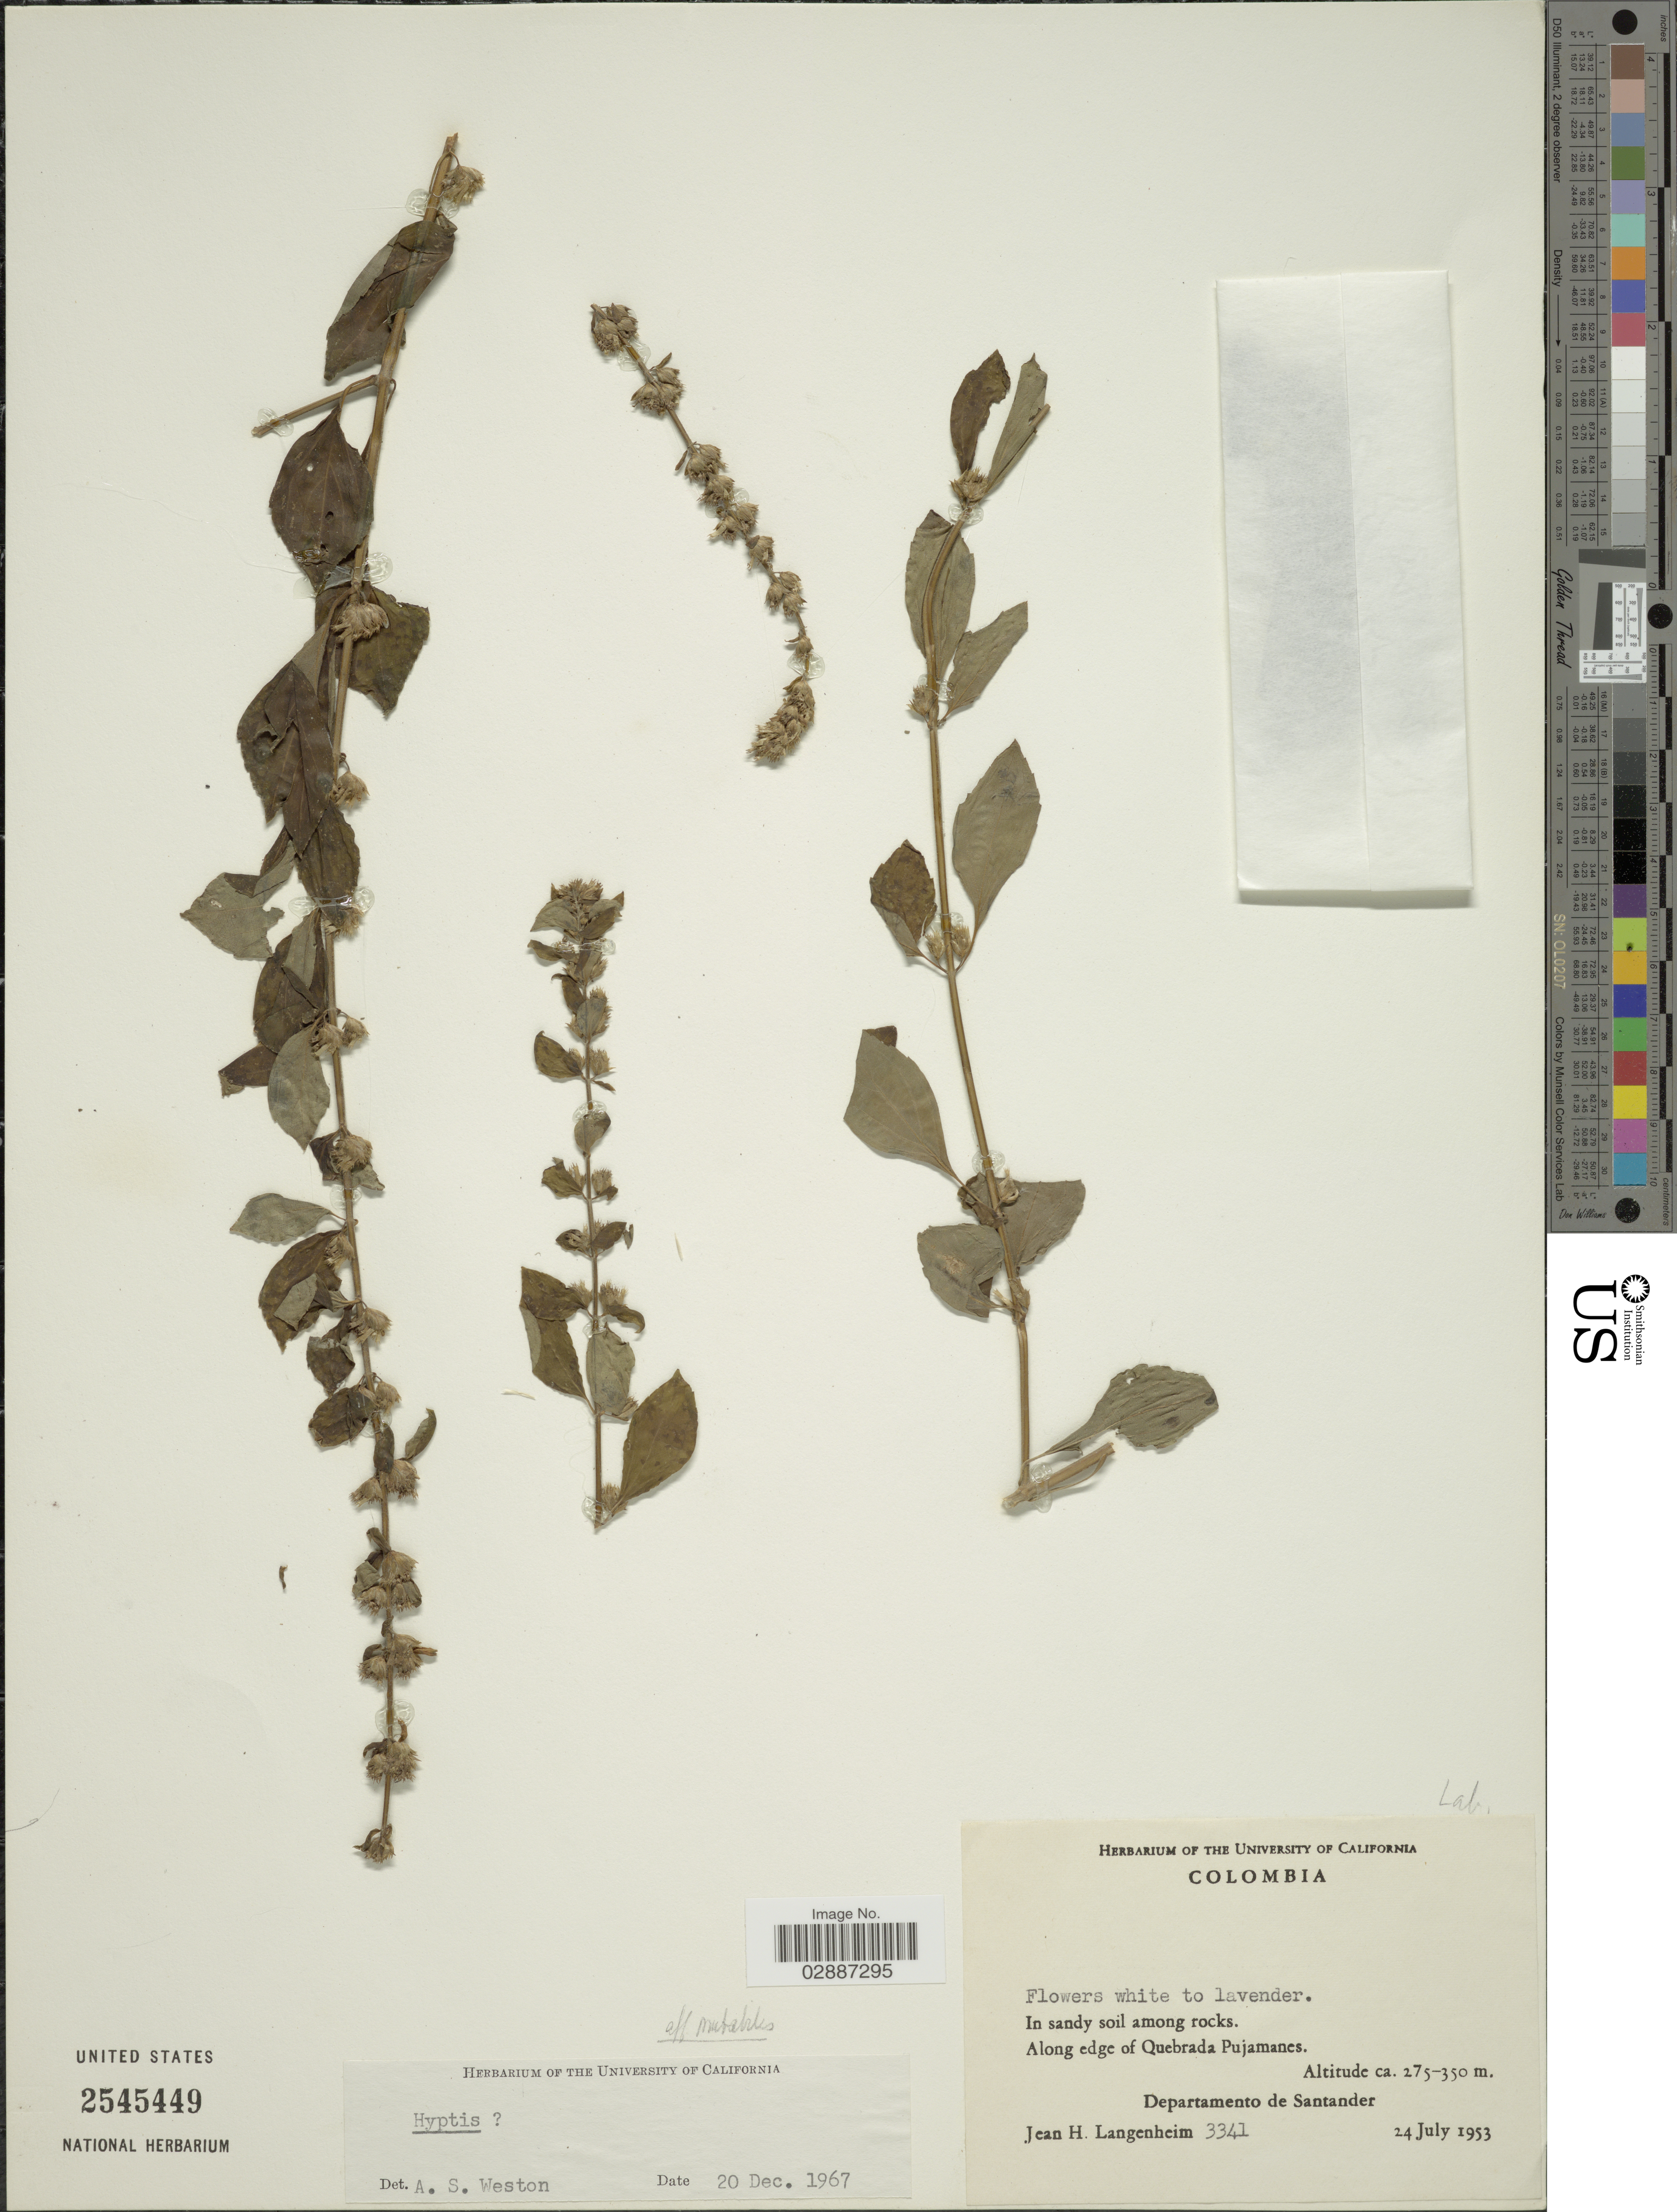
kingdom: Plantae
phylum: Tracheophyta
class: Magnoliopsida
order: Lamiales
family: Lamiaceae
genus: Cantinoa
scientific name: Cantinoa sp.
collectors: J. H. Langenheim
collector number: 3341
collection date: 1953-07-24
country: Colombia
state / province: Santander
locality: Along edge of Quebrada Pujamanes. Departamento de Santander.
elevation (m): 275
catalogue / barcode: US 2545449